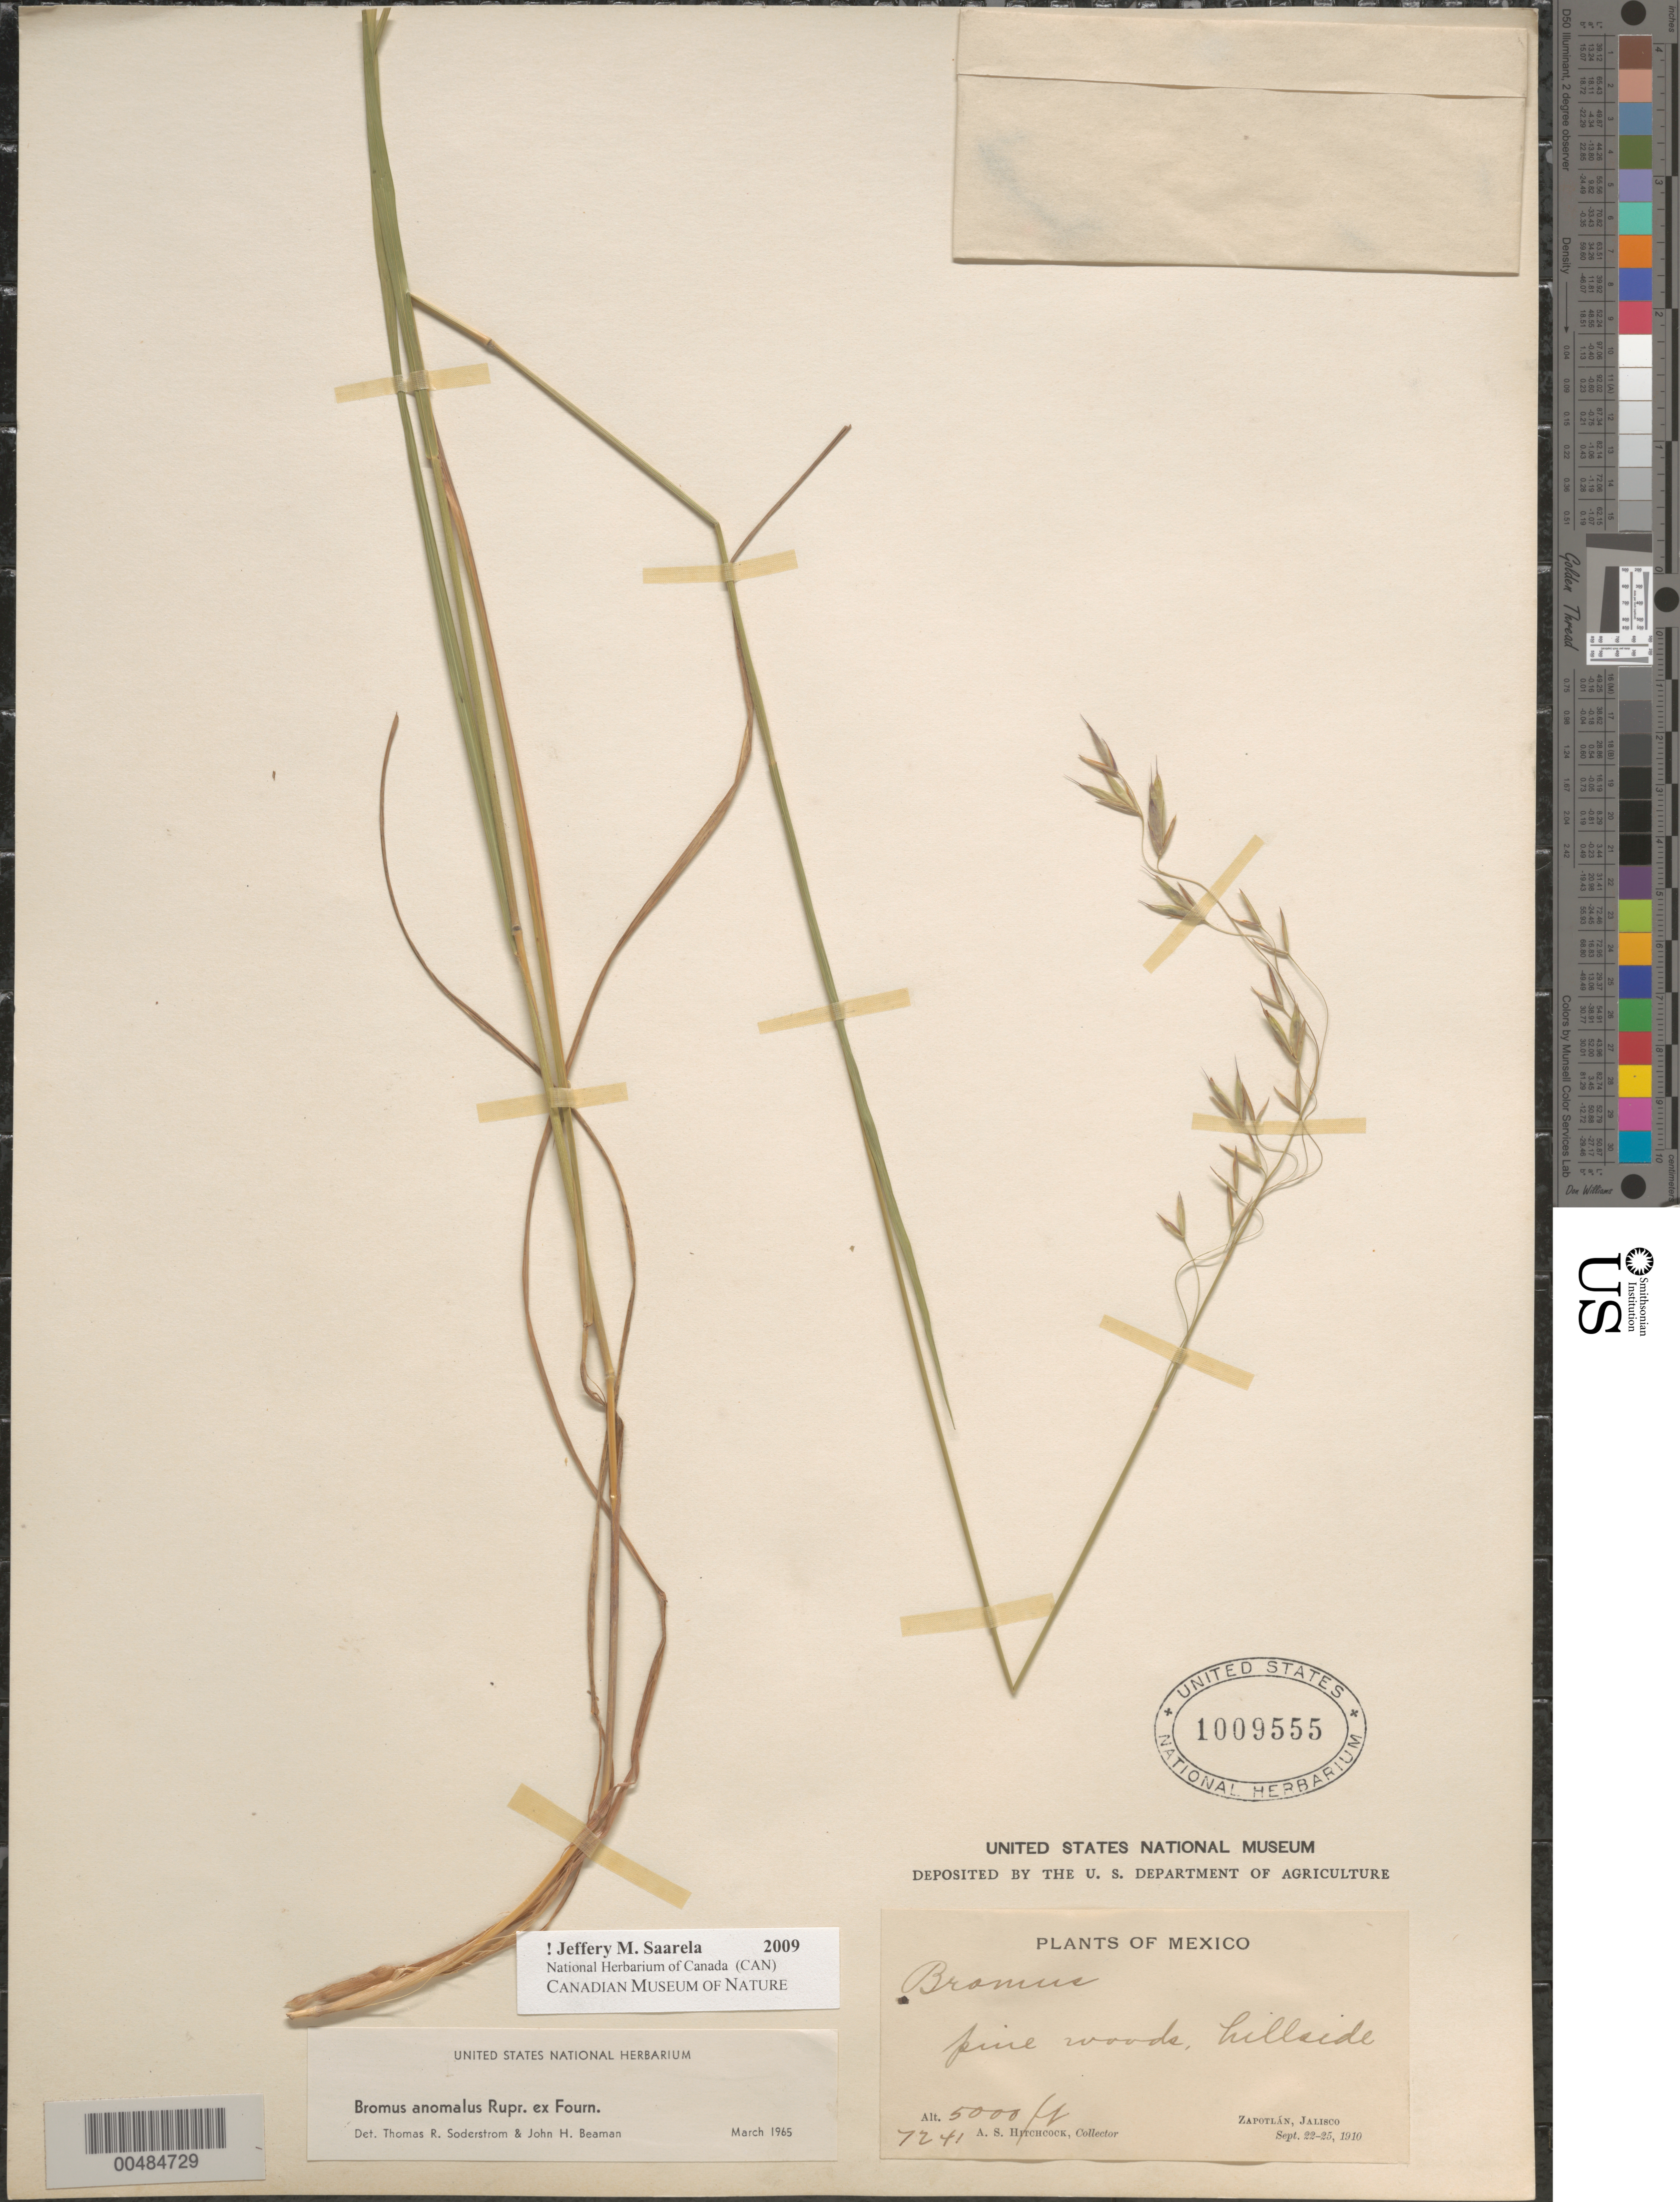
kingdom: Plantae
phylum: Tracheophyta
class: Liliopsida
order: Poales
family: Poaceae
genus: Bromus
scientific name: Bromus anomalus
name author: Rupr. ex E. Fourn.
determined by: Soderstrom, T. R.; Beaman, J. H.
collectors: A. S. Hitchcock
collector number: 7241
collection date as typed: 22 Sep 1910 to 25 Sep 1910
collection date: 1910-09-22/1910-09-25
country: Mexico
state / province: Jalisco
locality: Zapotlán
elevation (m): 1524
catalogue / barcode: US 1009555